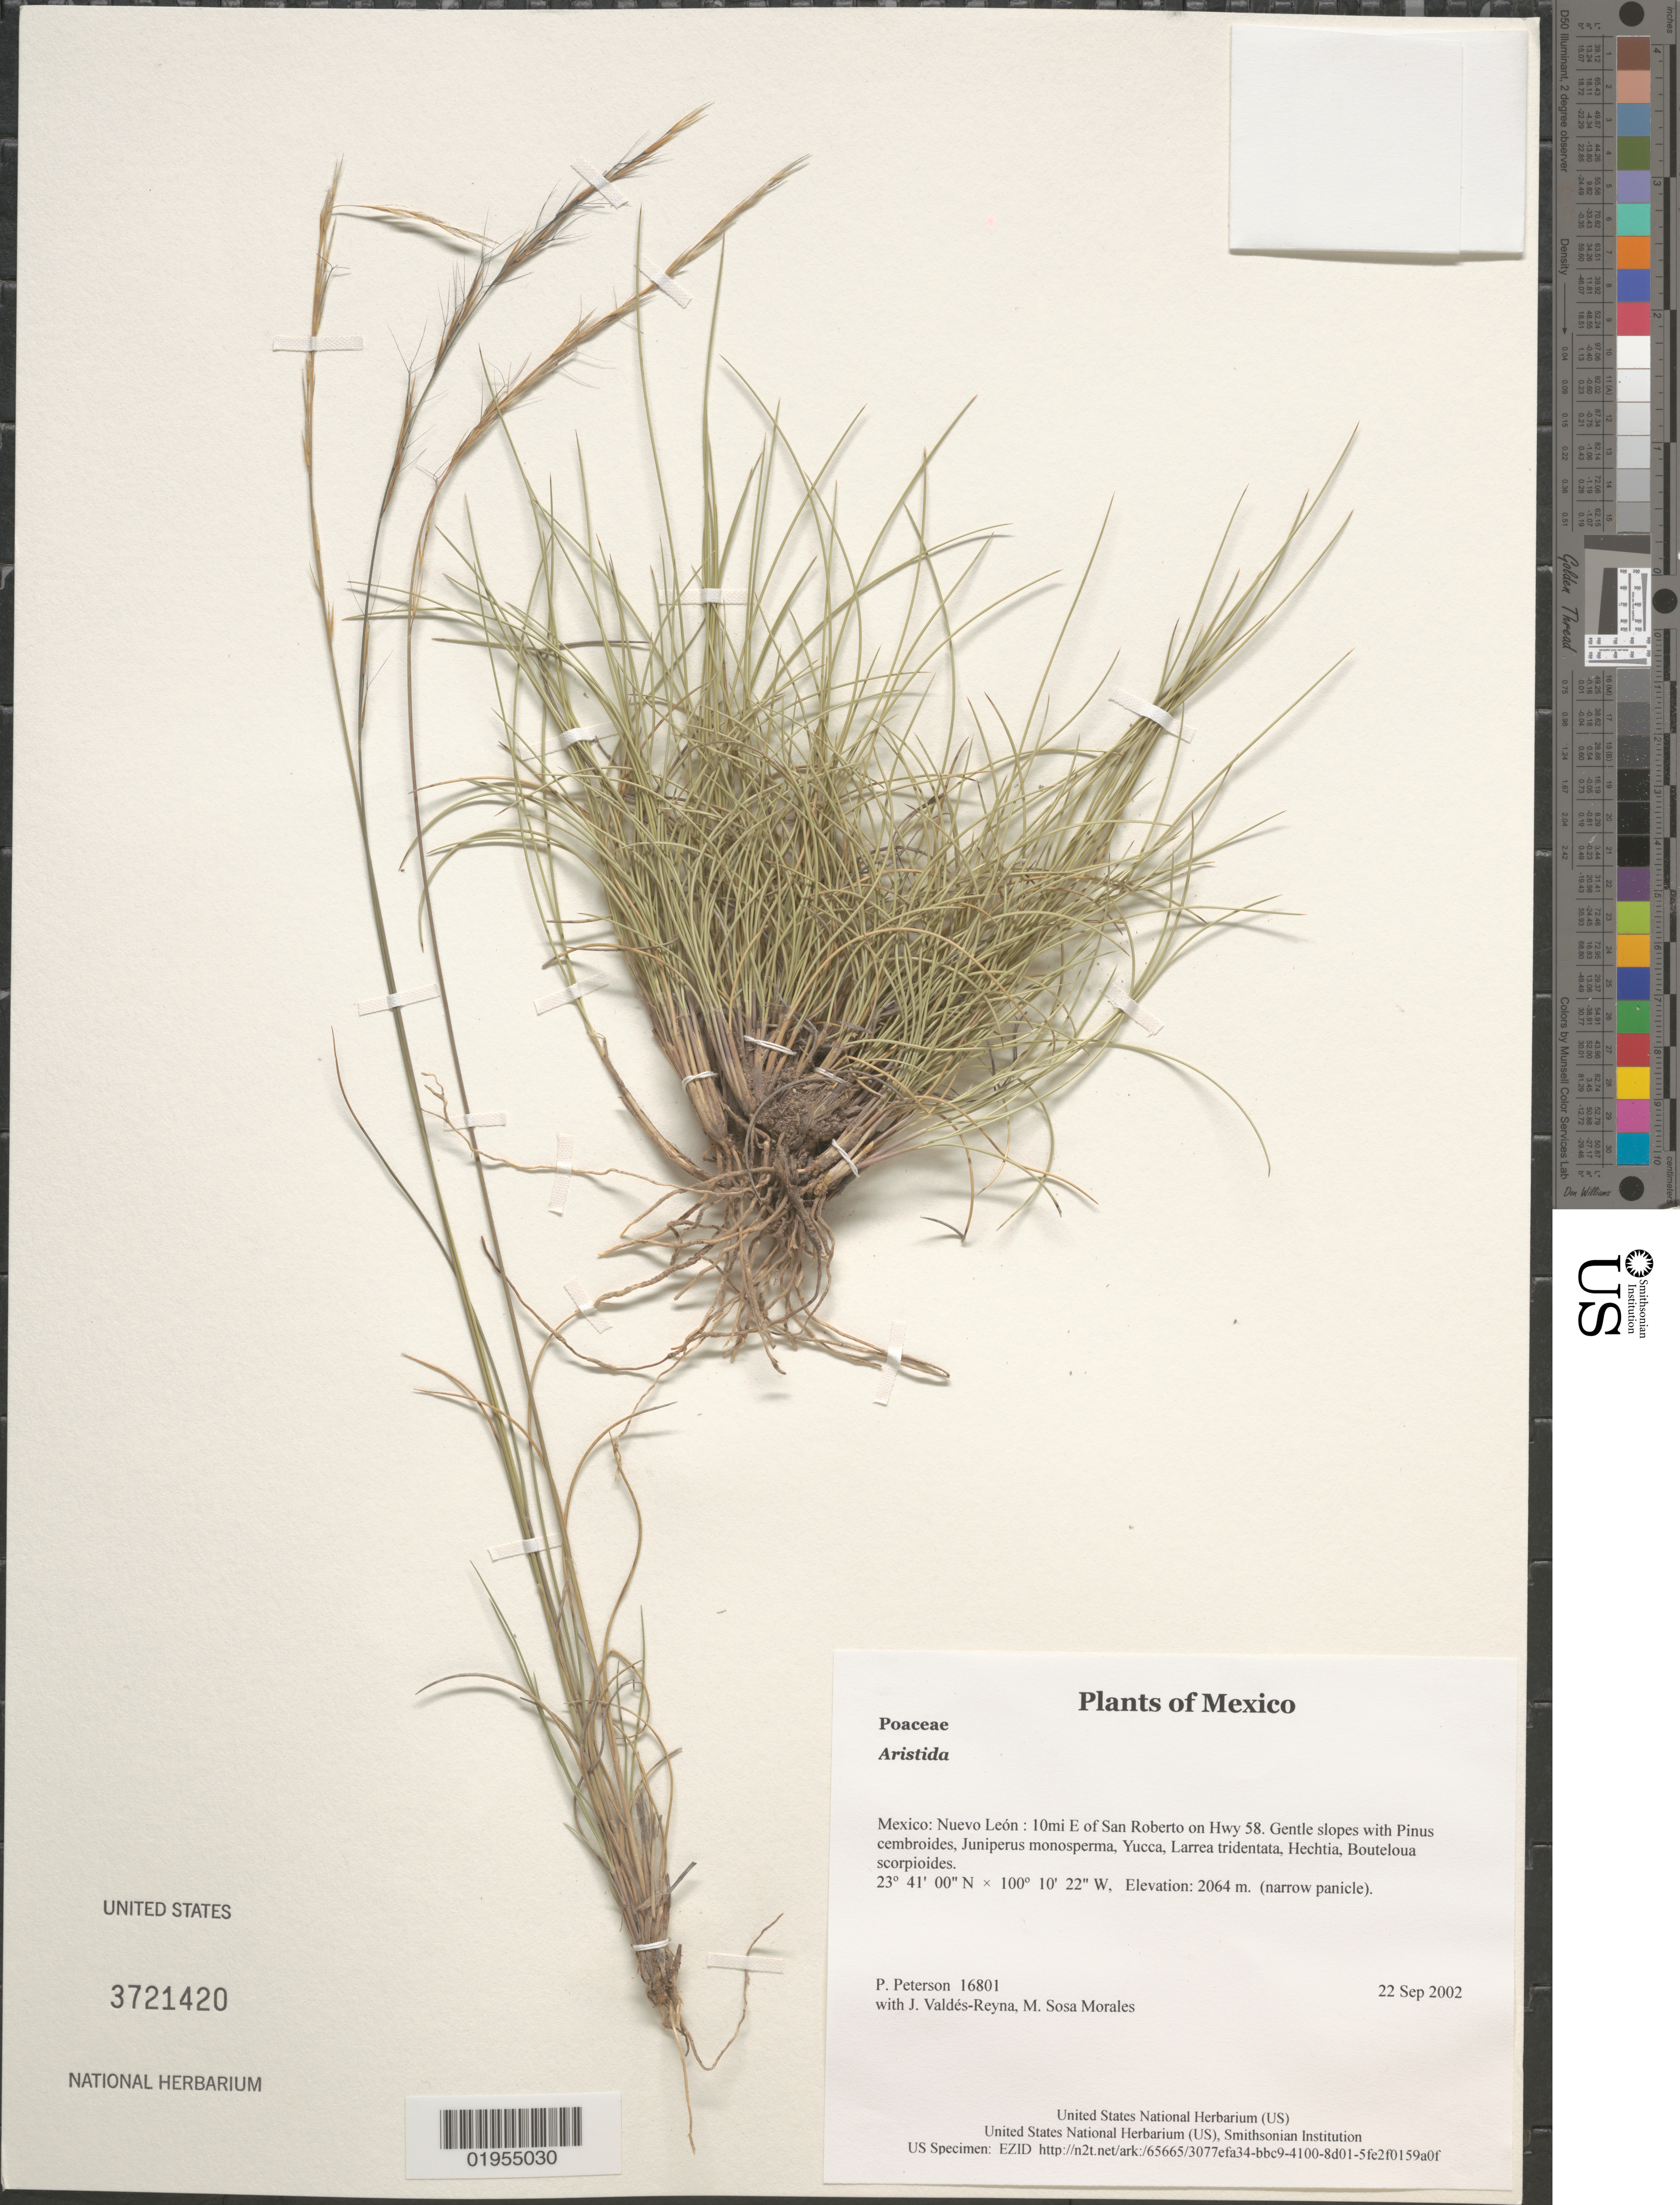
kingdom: Plantae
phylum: Tracheophyta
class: Liliopsida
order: Poales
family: Poaceae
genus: Aristida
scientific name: Aristida sp.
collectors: P. M. Peterson, J. Valdés-Reyna & M. Sosa Morales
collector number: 16801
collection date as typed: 22 Sep 2002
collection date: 2002-09-22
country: Mexico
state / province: Nuevo León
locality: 10mi E of San Roberto on Hwy 58. Gentle slopes with Pinus cembroides, Juniperus monosperma, Yucca, Larrea tridentata, Hechtia, Bouteloua scorpioides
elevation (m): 2064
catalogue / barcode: US 3721420